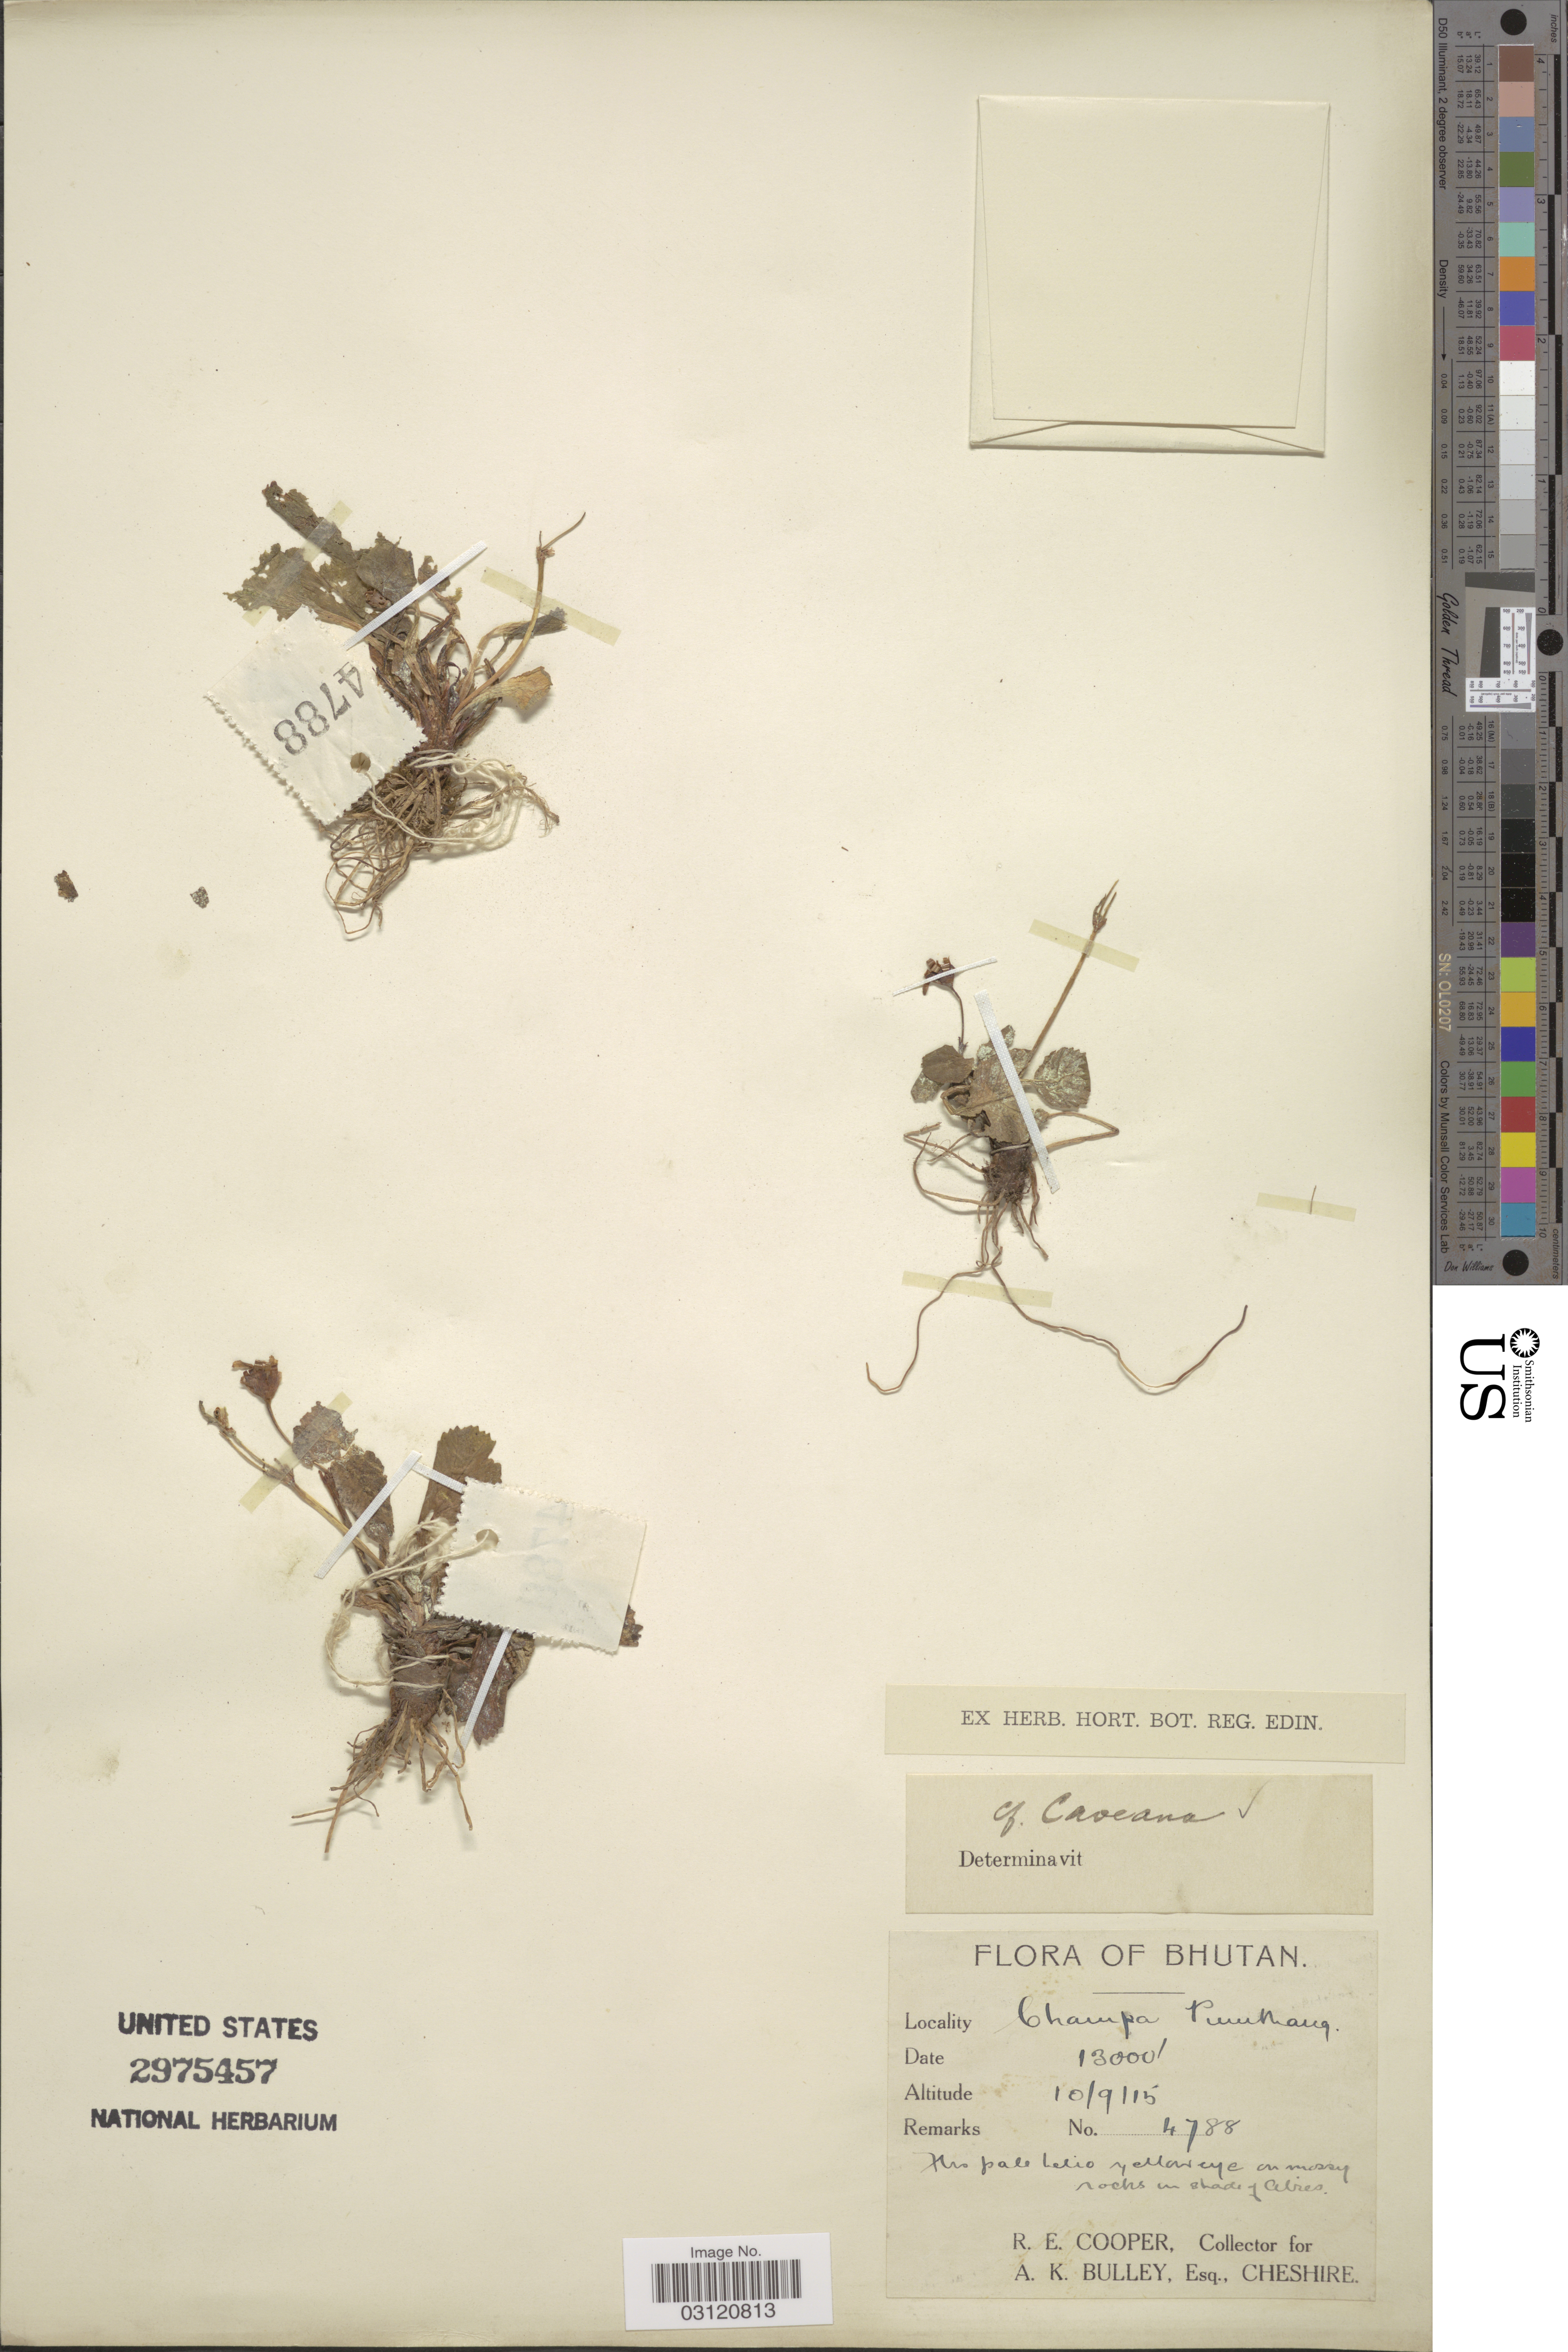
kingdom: Plantae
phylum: Tracheophyta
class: Magnoliopsida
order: Ericales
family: Primulaceae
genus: Primula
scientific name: Primula caveana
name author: W.W. Sm.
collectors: R. E. Cooper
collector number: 4788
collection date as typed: Transcribed d/m/y: 10/9/15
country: Bhutan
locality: Champa Pumthang.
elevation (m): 3962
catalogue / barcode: US 2975457